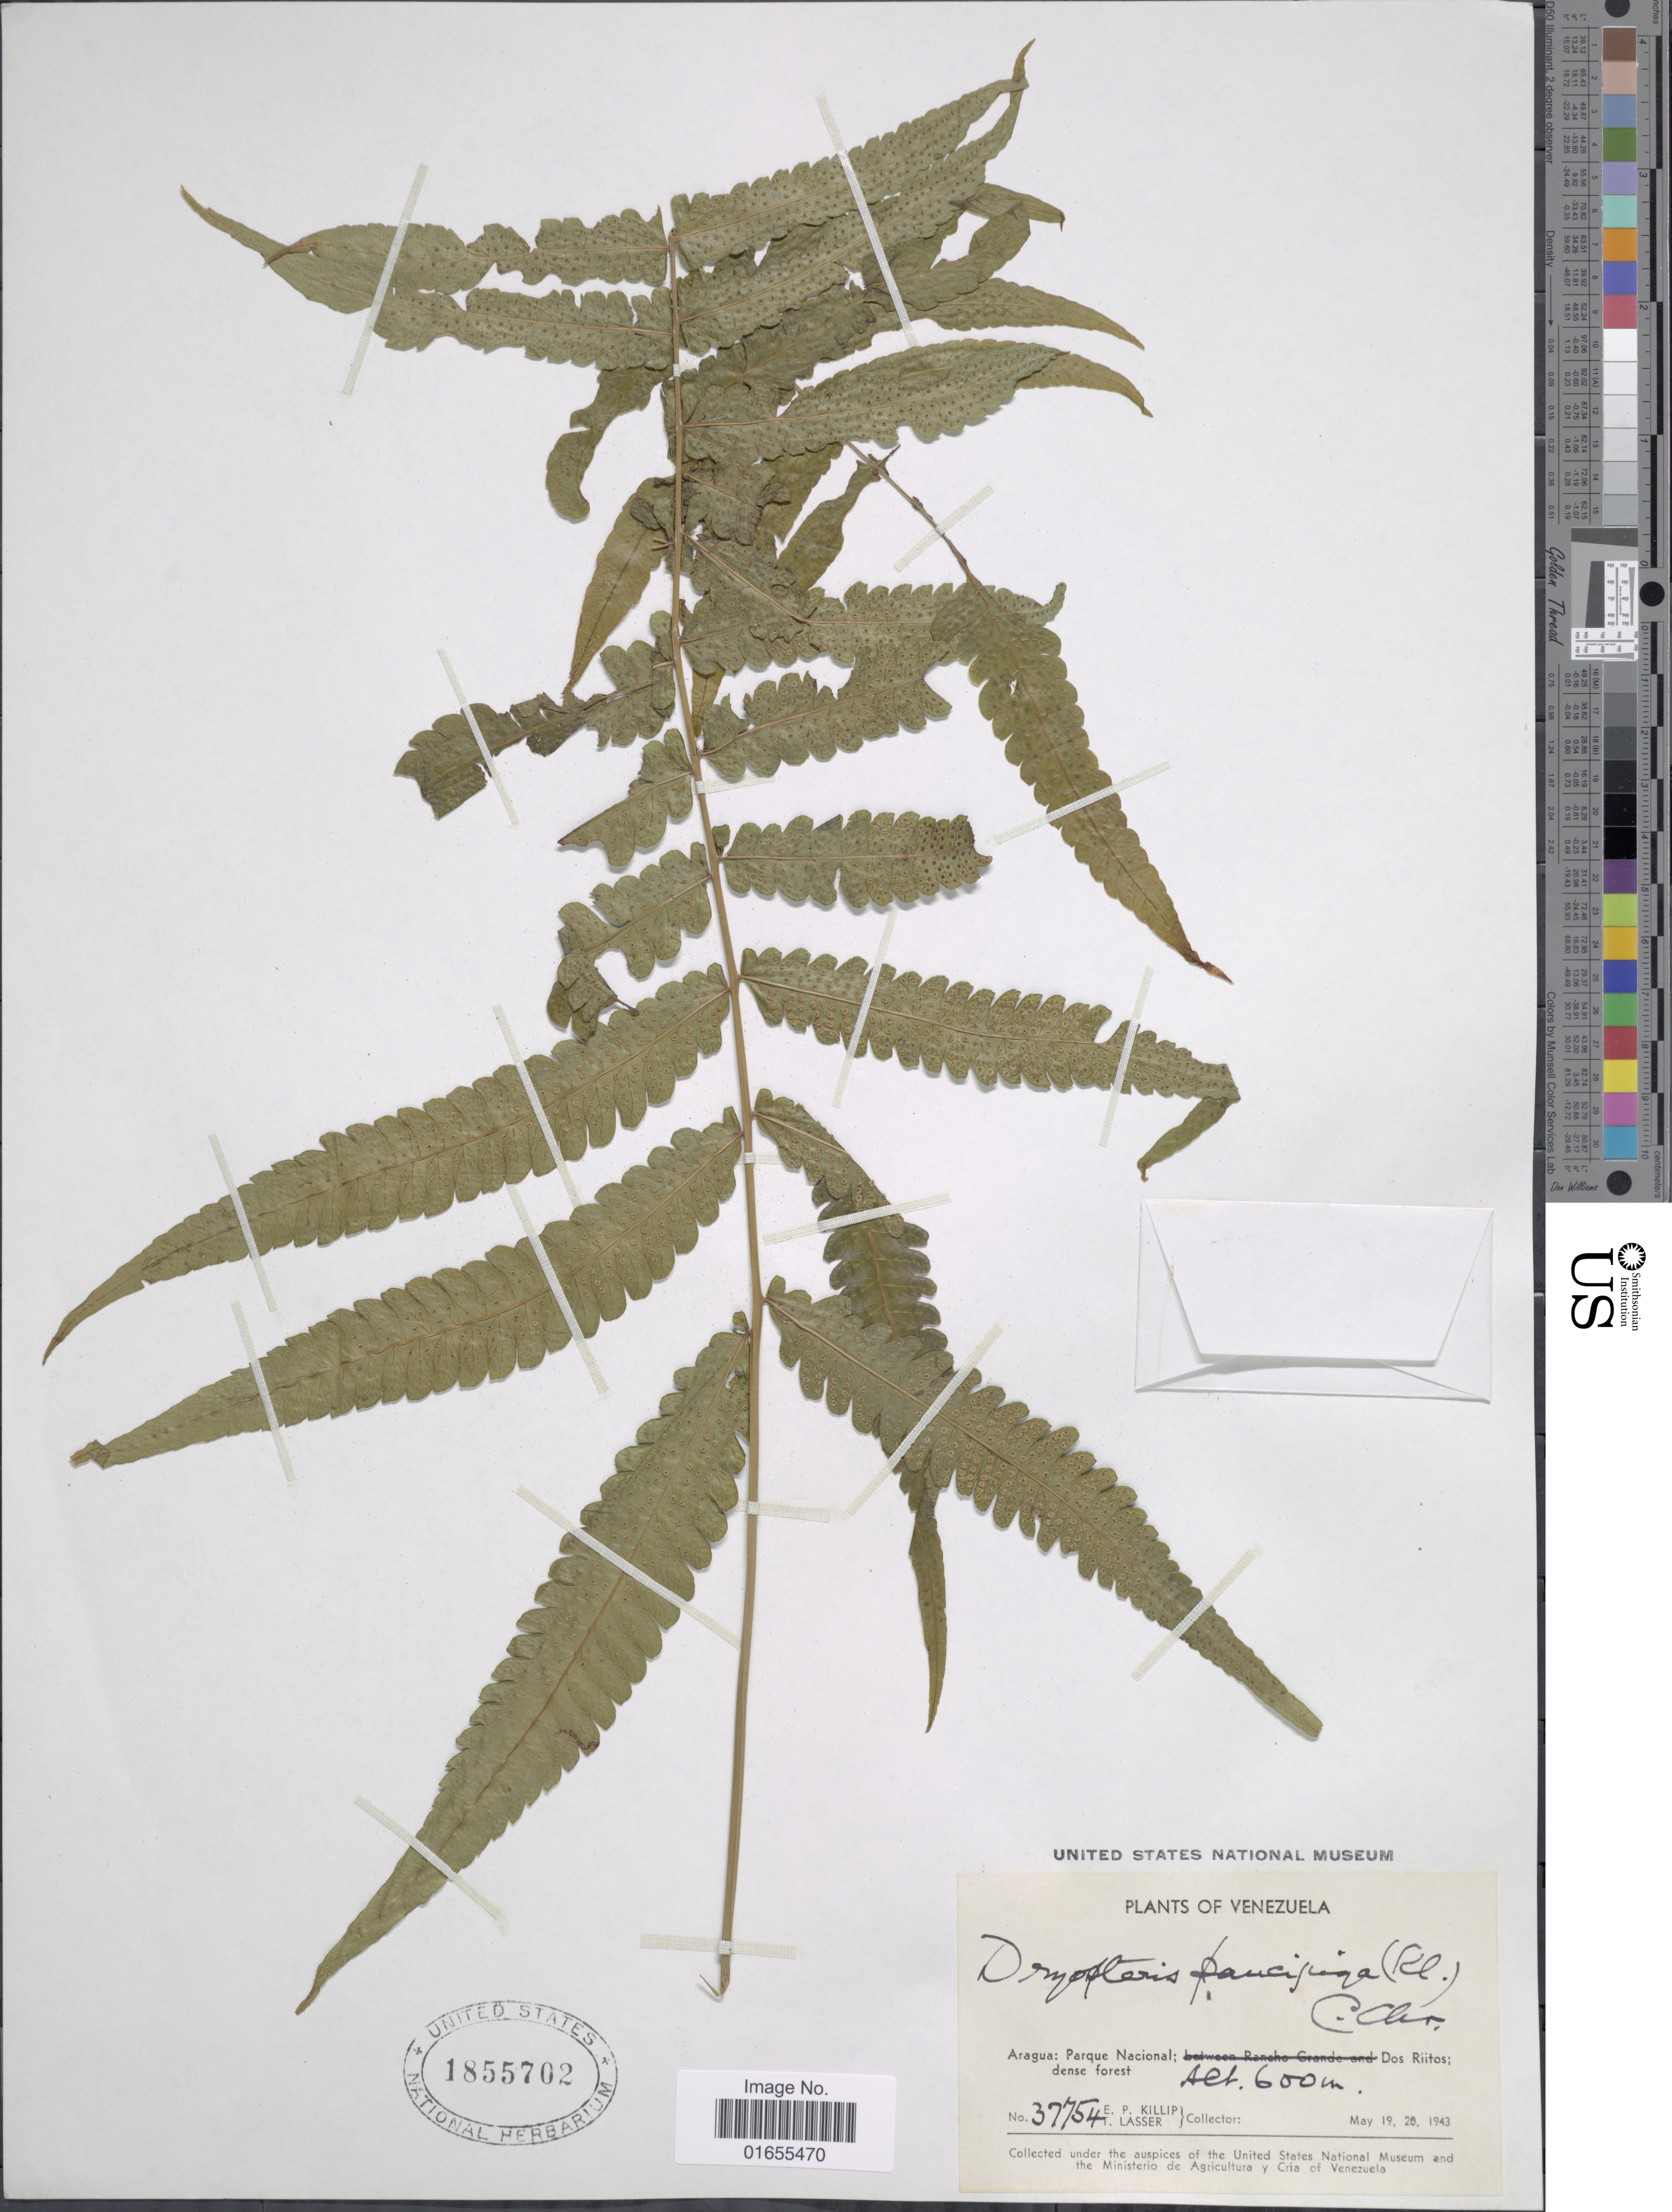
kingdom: Plantae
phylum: Tracheophyta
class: Polypodiopsida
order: Polypodiales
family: Thelypteridaceae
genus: Goniopteris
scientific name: Goniopteris paucijuga (Klotzsch) comb. nov., ined 2015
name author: (Klotzsch)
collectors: E. P. Killip & T. Lasser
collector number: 37754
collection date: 1943-05-19/1943-05-20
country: Venezuela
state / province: Aragua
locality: Parque Nacional, Dos Riitos; dense forest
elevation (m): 600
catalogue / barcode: US 1855702